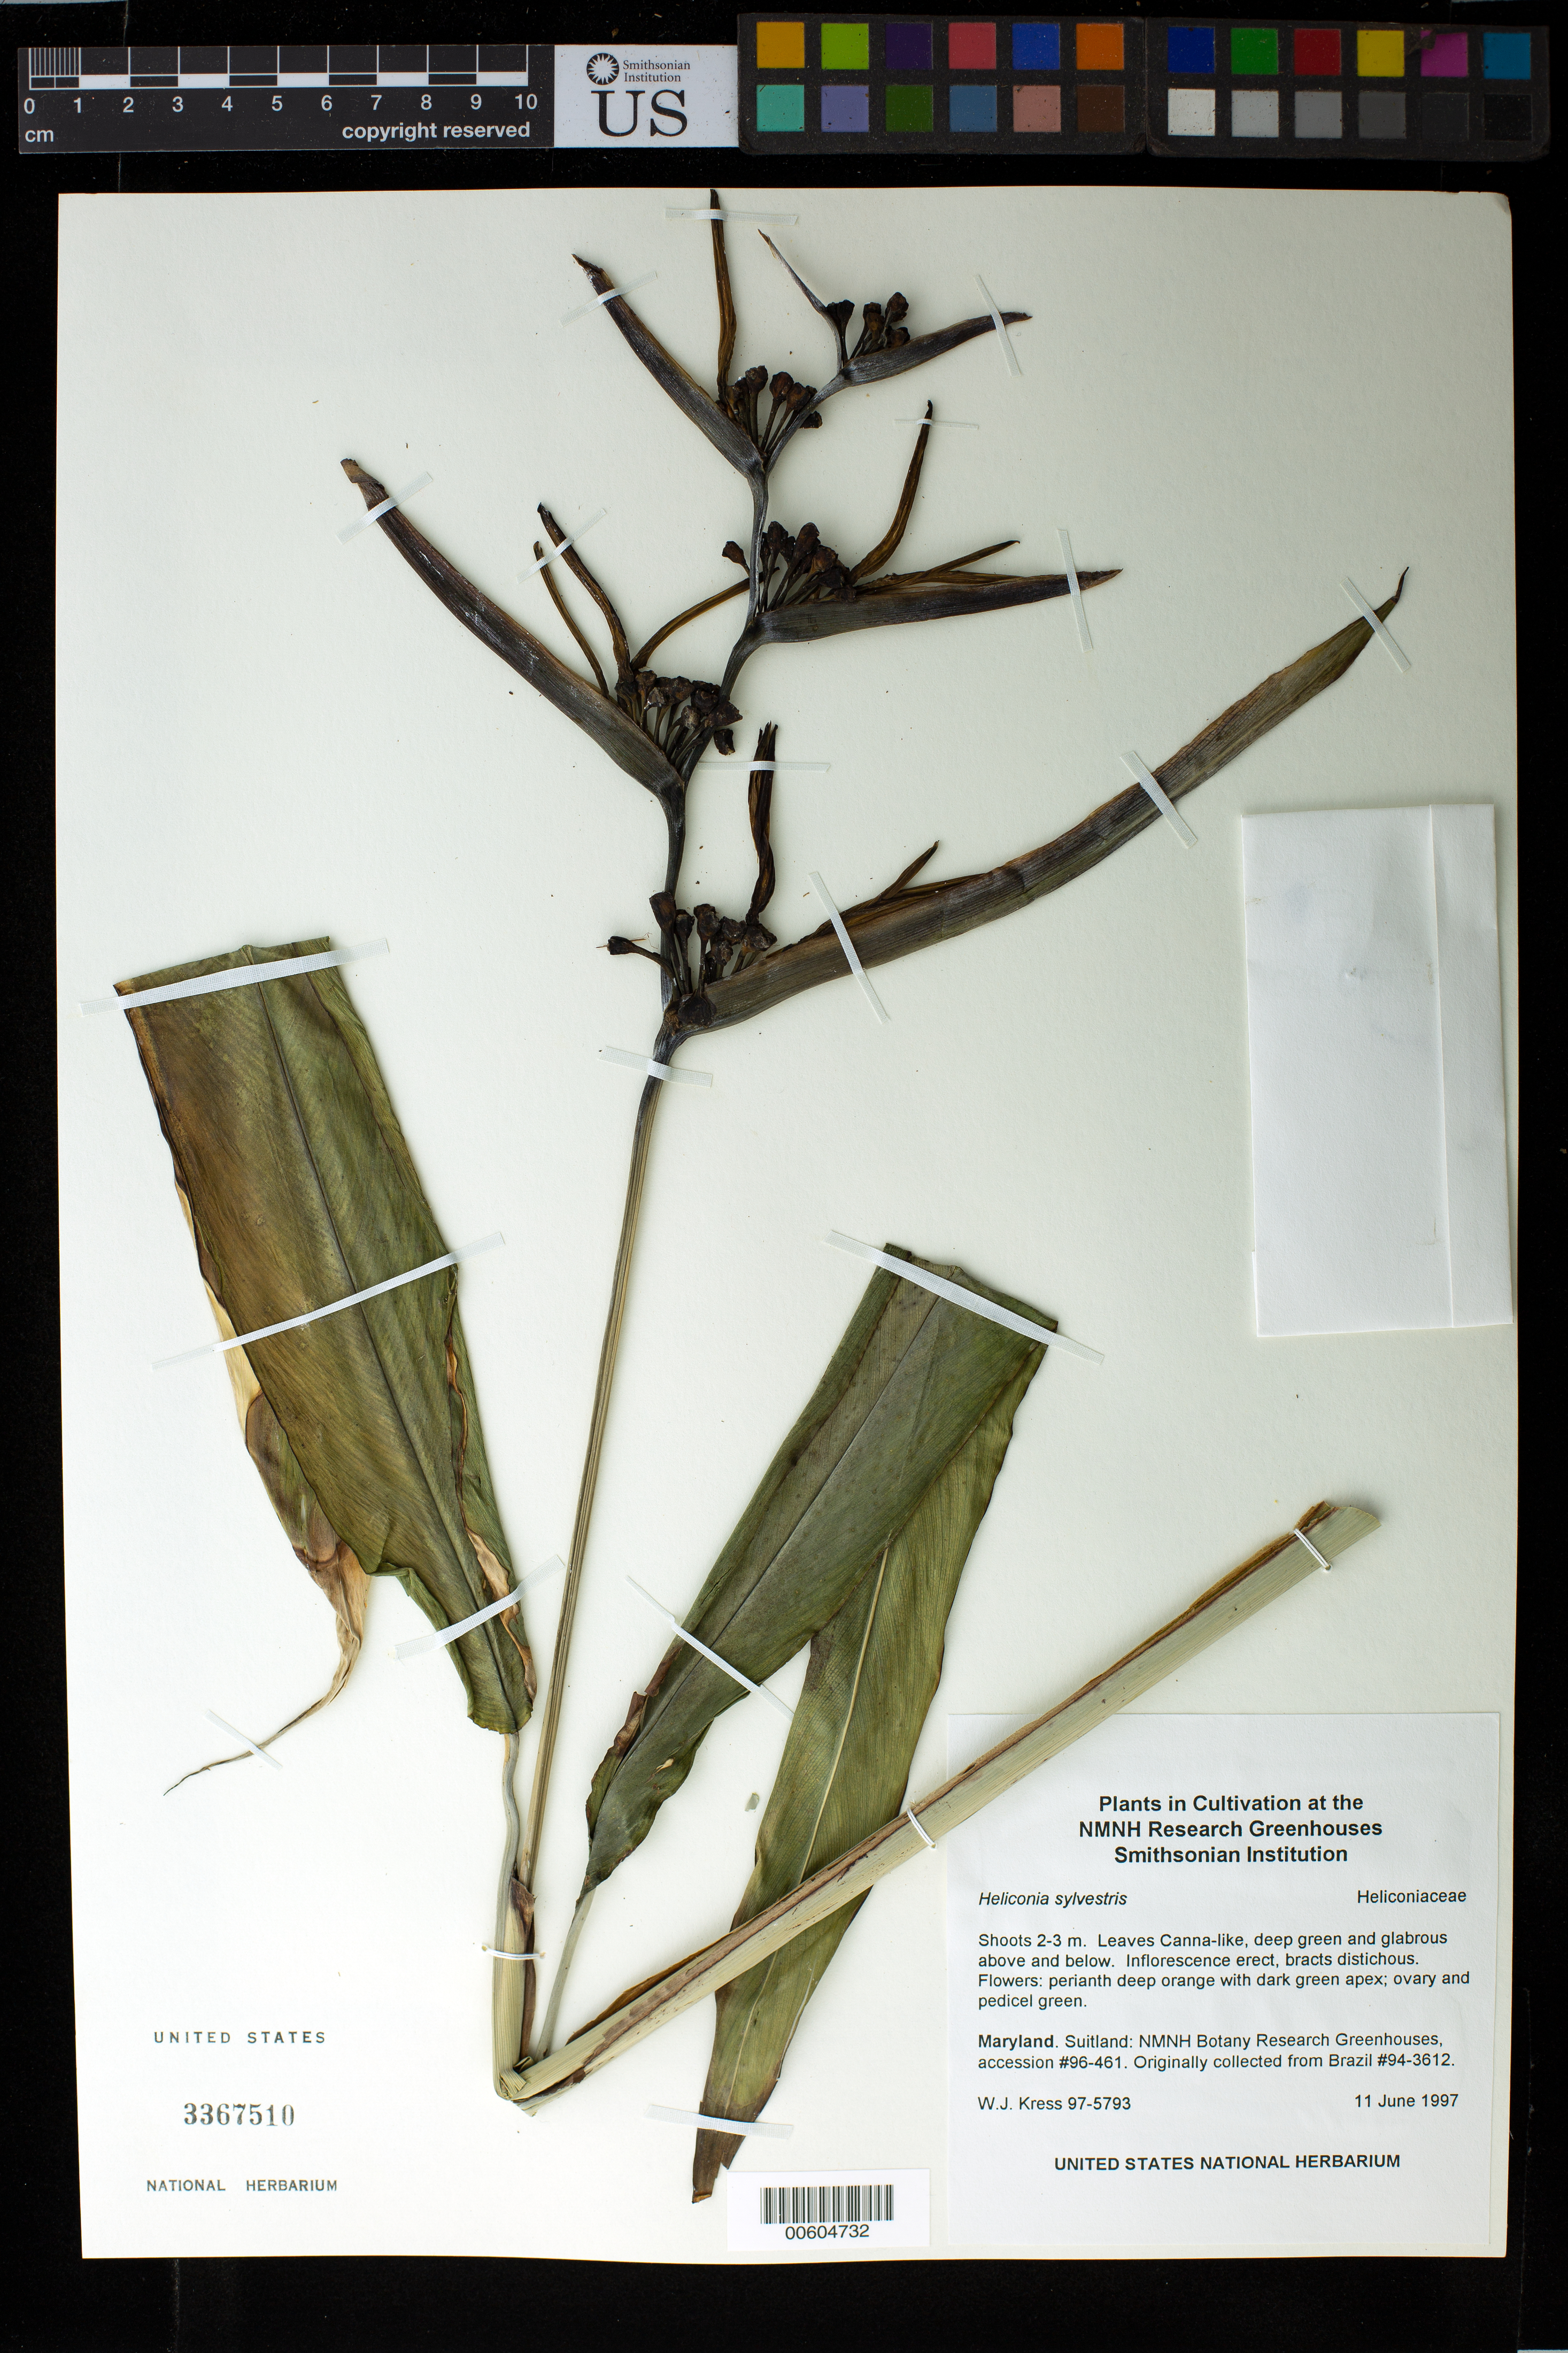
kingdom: Plantae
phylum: Tracheophyta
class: Liliopsida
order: Zingiberales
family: Heliconiaceae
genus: Heliconia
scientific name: Heliconia sylvestris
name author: (Gleason) L.B. Sm.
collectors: W. J. Kress & M. Bordelon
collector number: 97-5793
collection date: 1997-06-11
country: United States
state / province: Maryland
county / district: Prince George's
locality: NMNH Botany Research Greenhouses. Suitland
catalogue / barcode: US 3367510